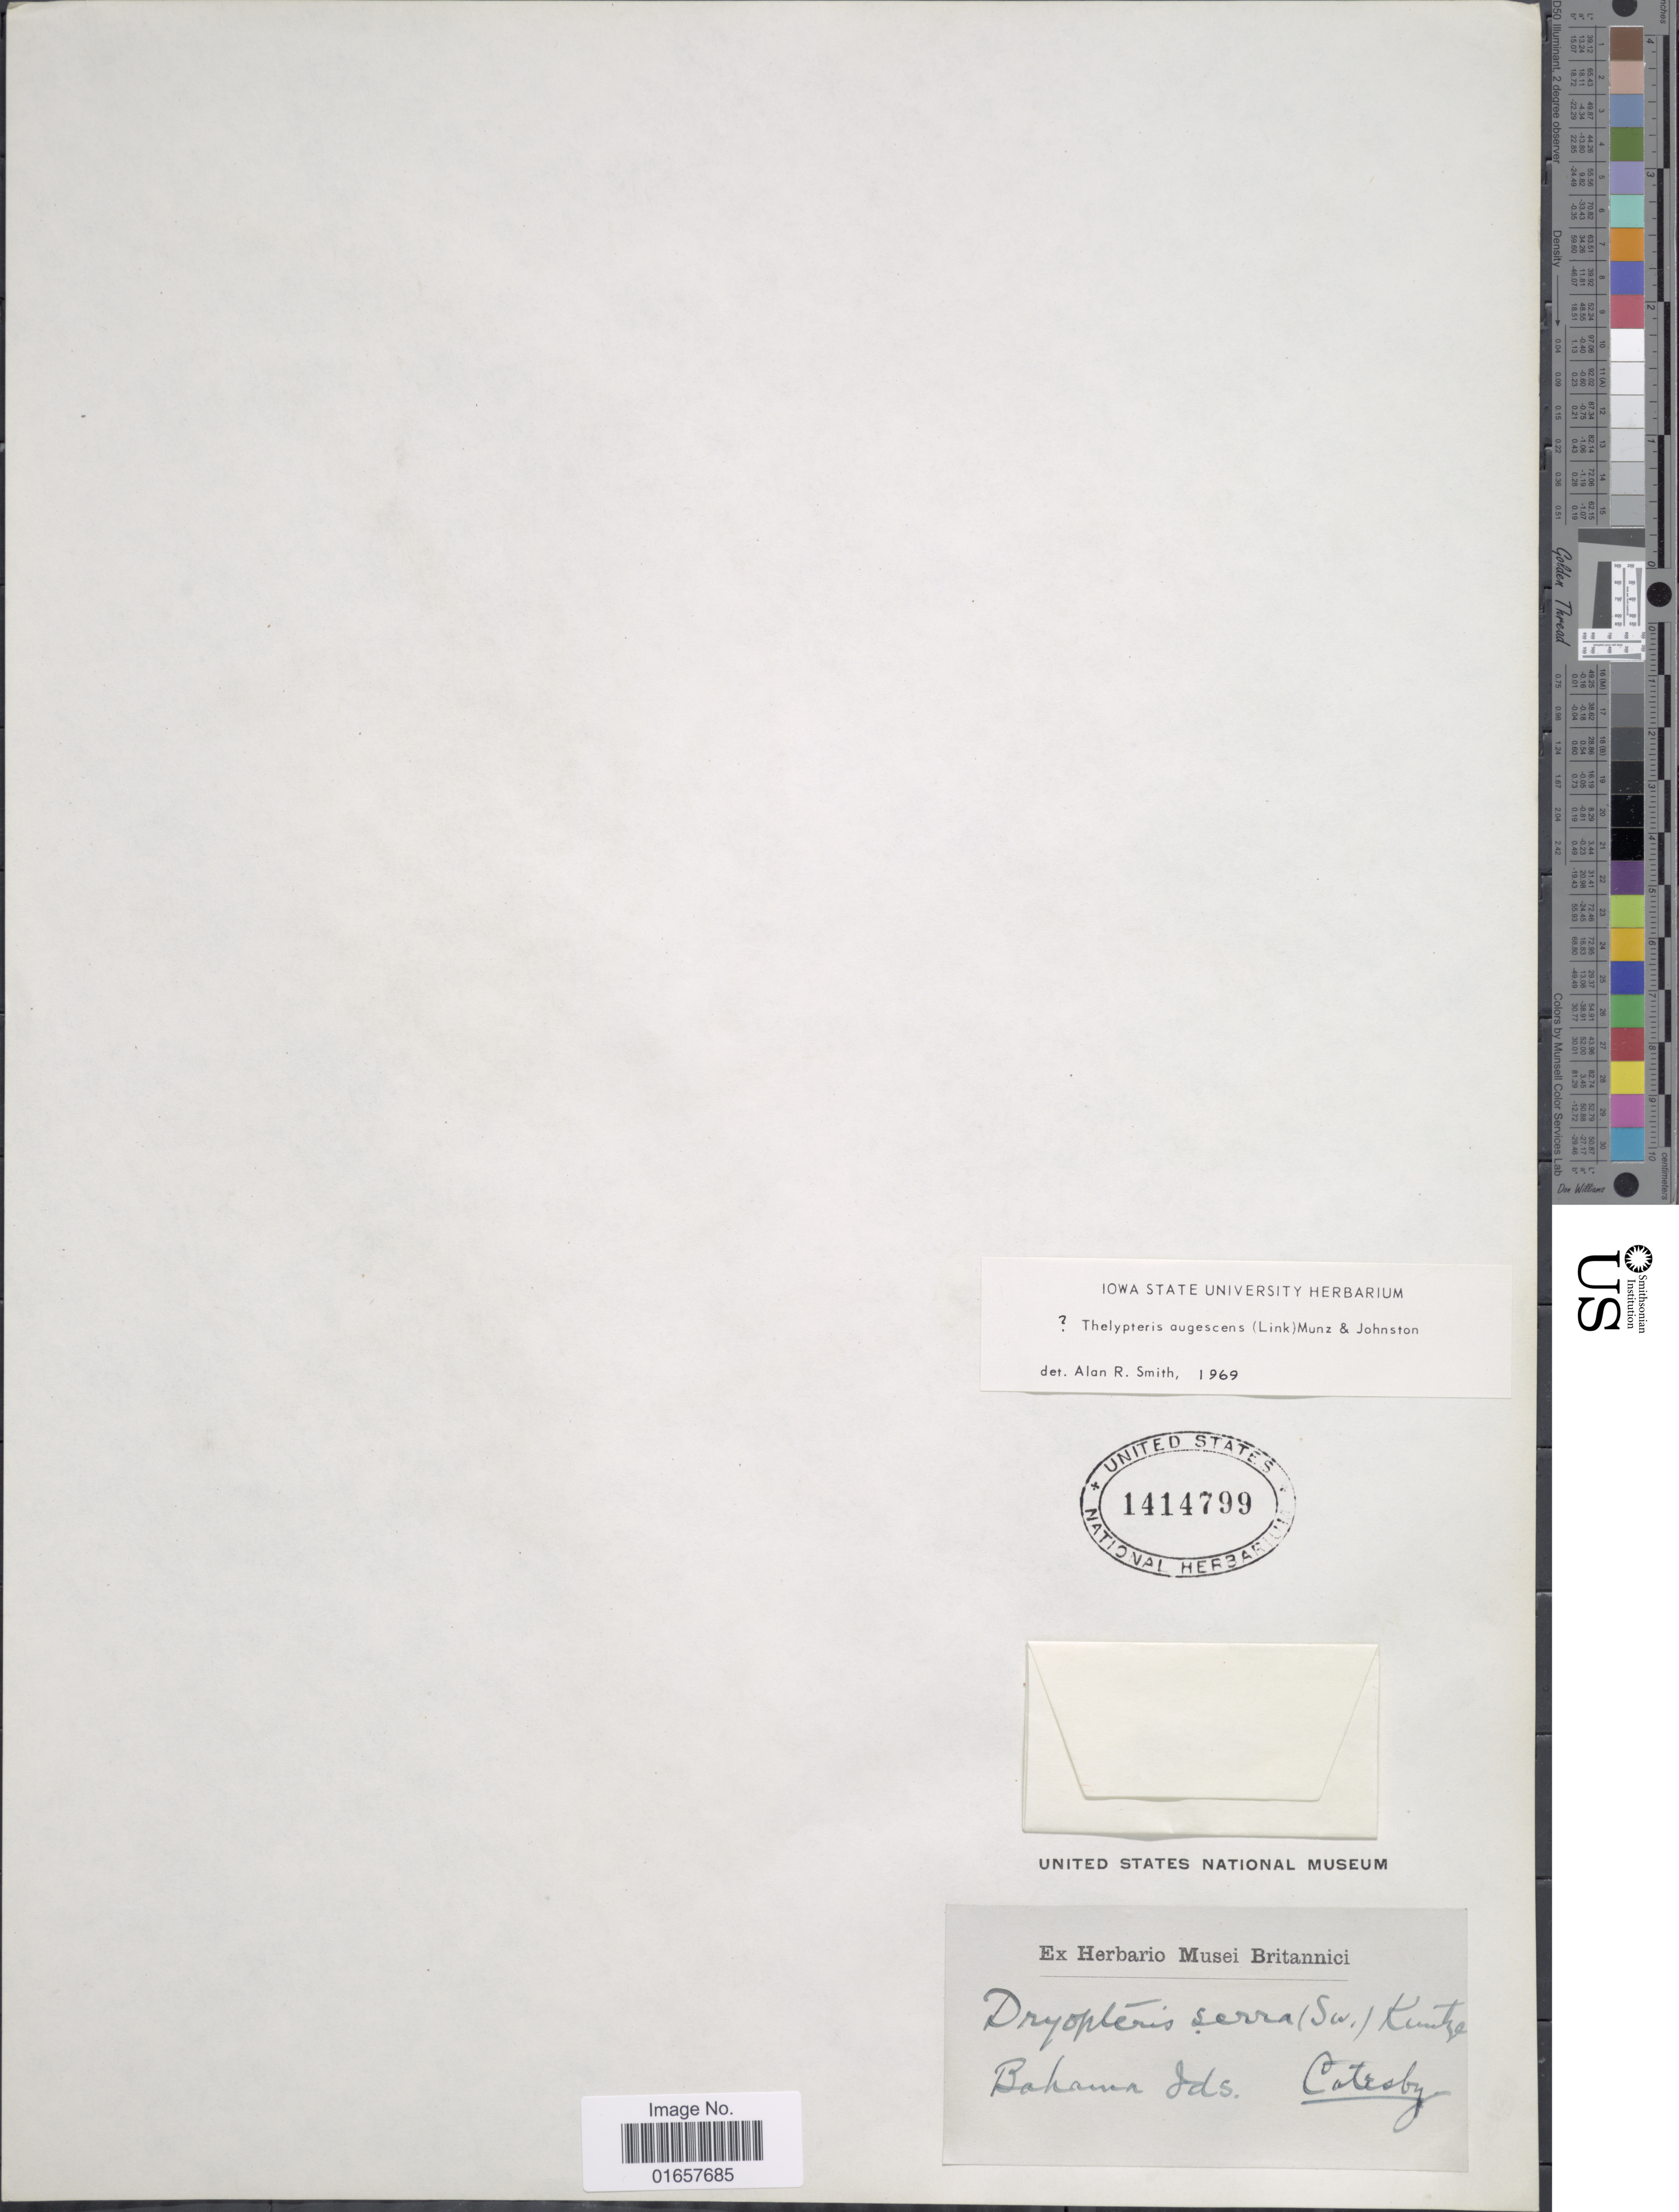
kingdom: Plantae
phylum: Tracheophyta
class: Polypodiopsida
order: Polypodiales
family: Thelypteridaceae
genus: Christella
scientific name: Christella augescens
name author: (Link) Pic. Serm.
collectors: Catesby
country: Bahamas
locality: Bahama Ids.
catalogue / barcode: US 1414799